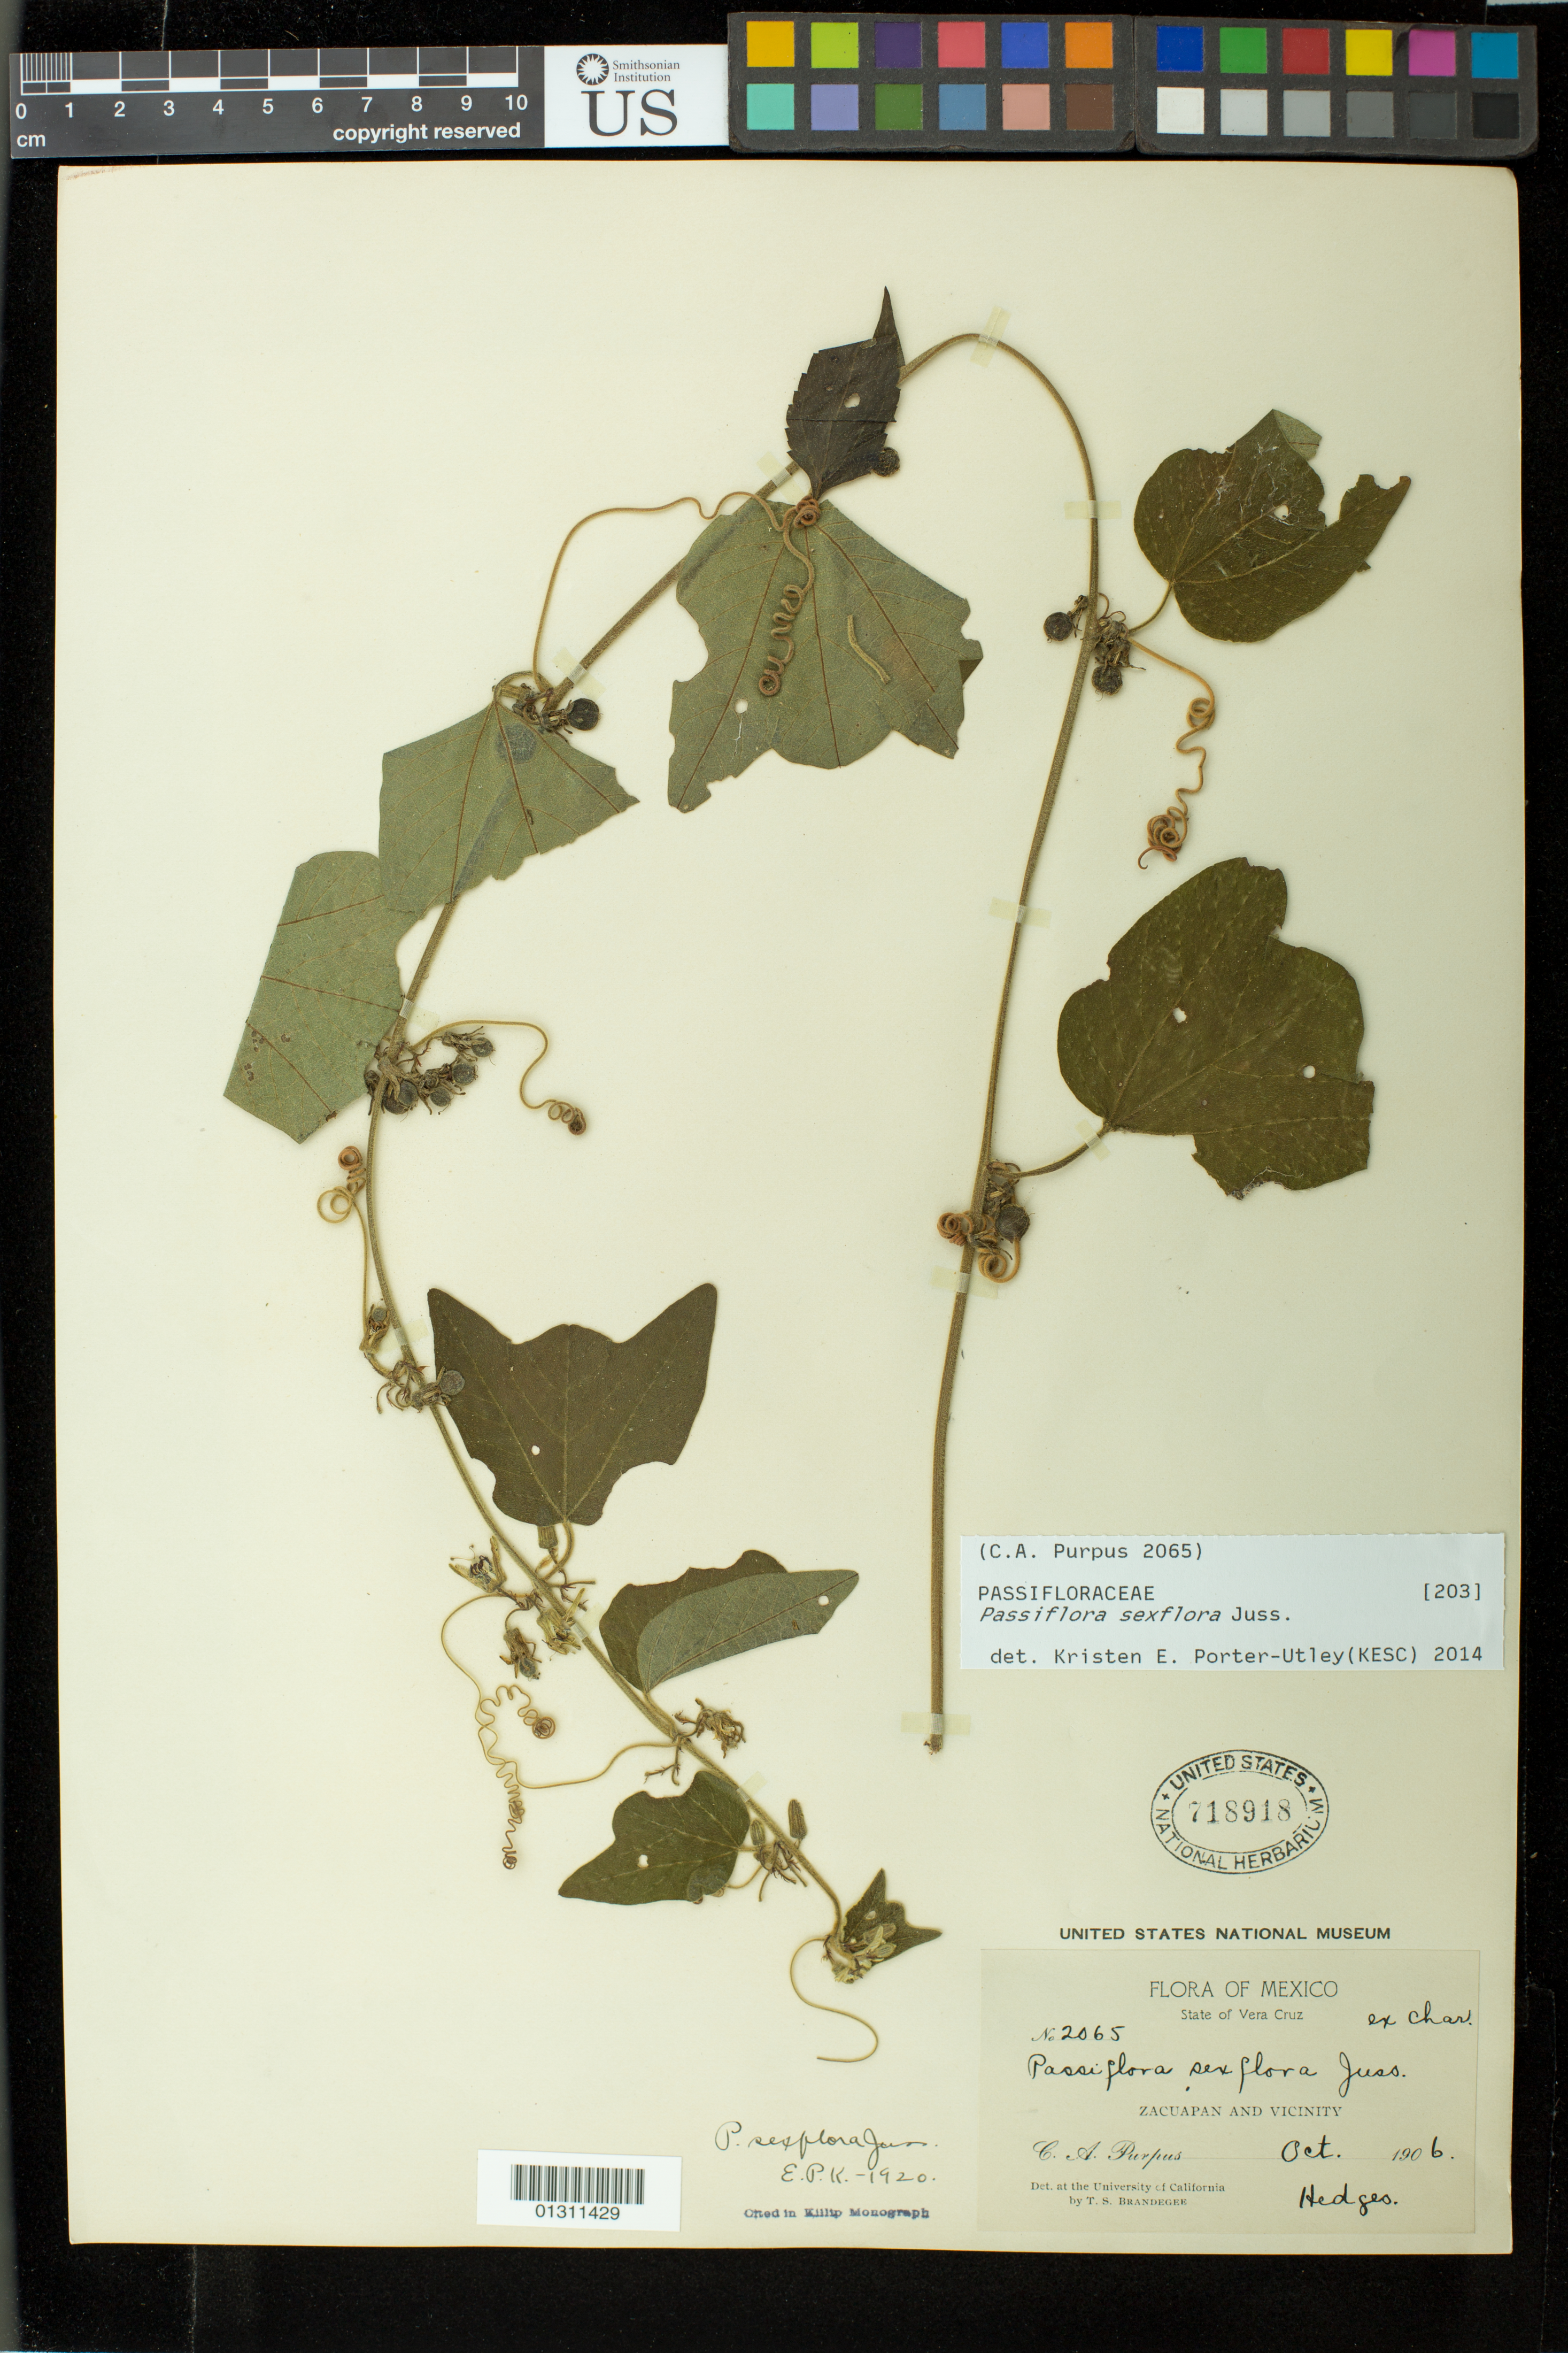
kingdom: Plantae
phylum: Tracheophyta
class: Magnoliopsida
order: Malpighiales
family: Passifloraceae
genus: Passiflora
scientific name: Passiflora sexflora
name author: Juss.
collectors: C. A. Purpus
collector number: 2065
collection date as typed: Oct 1906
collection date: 1906-10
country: Mexico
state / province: Veracruz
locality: Zacuapan and vicinity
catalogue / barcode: US 718918